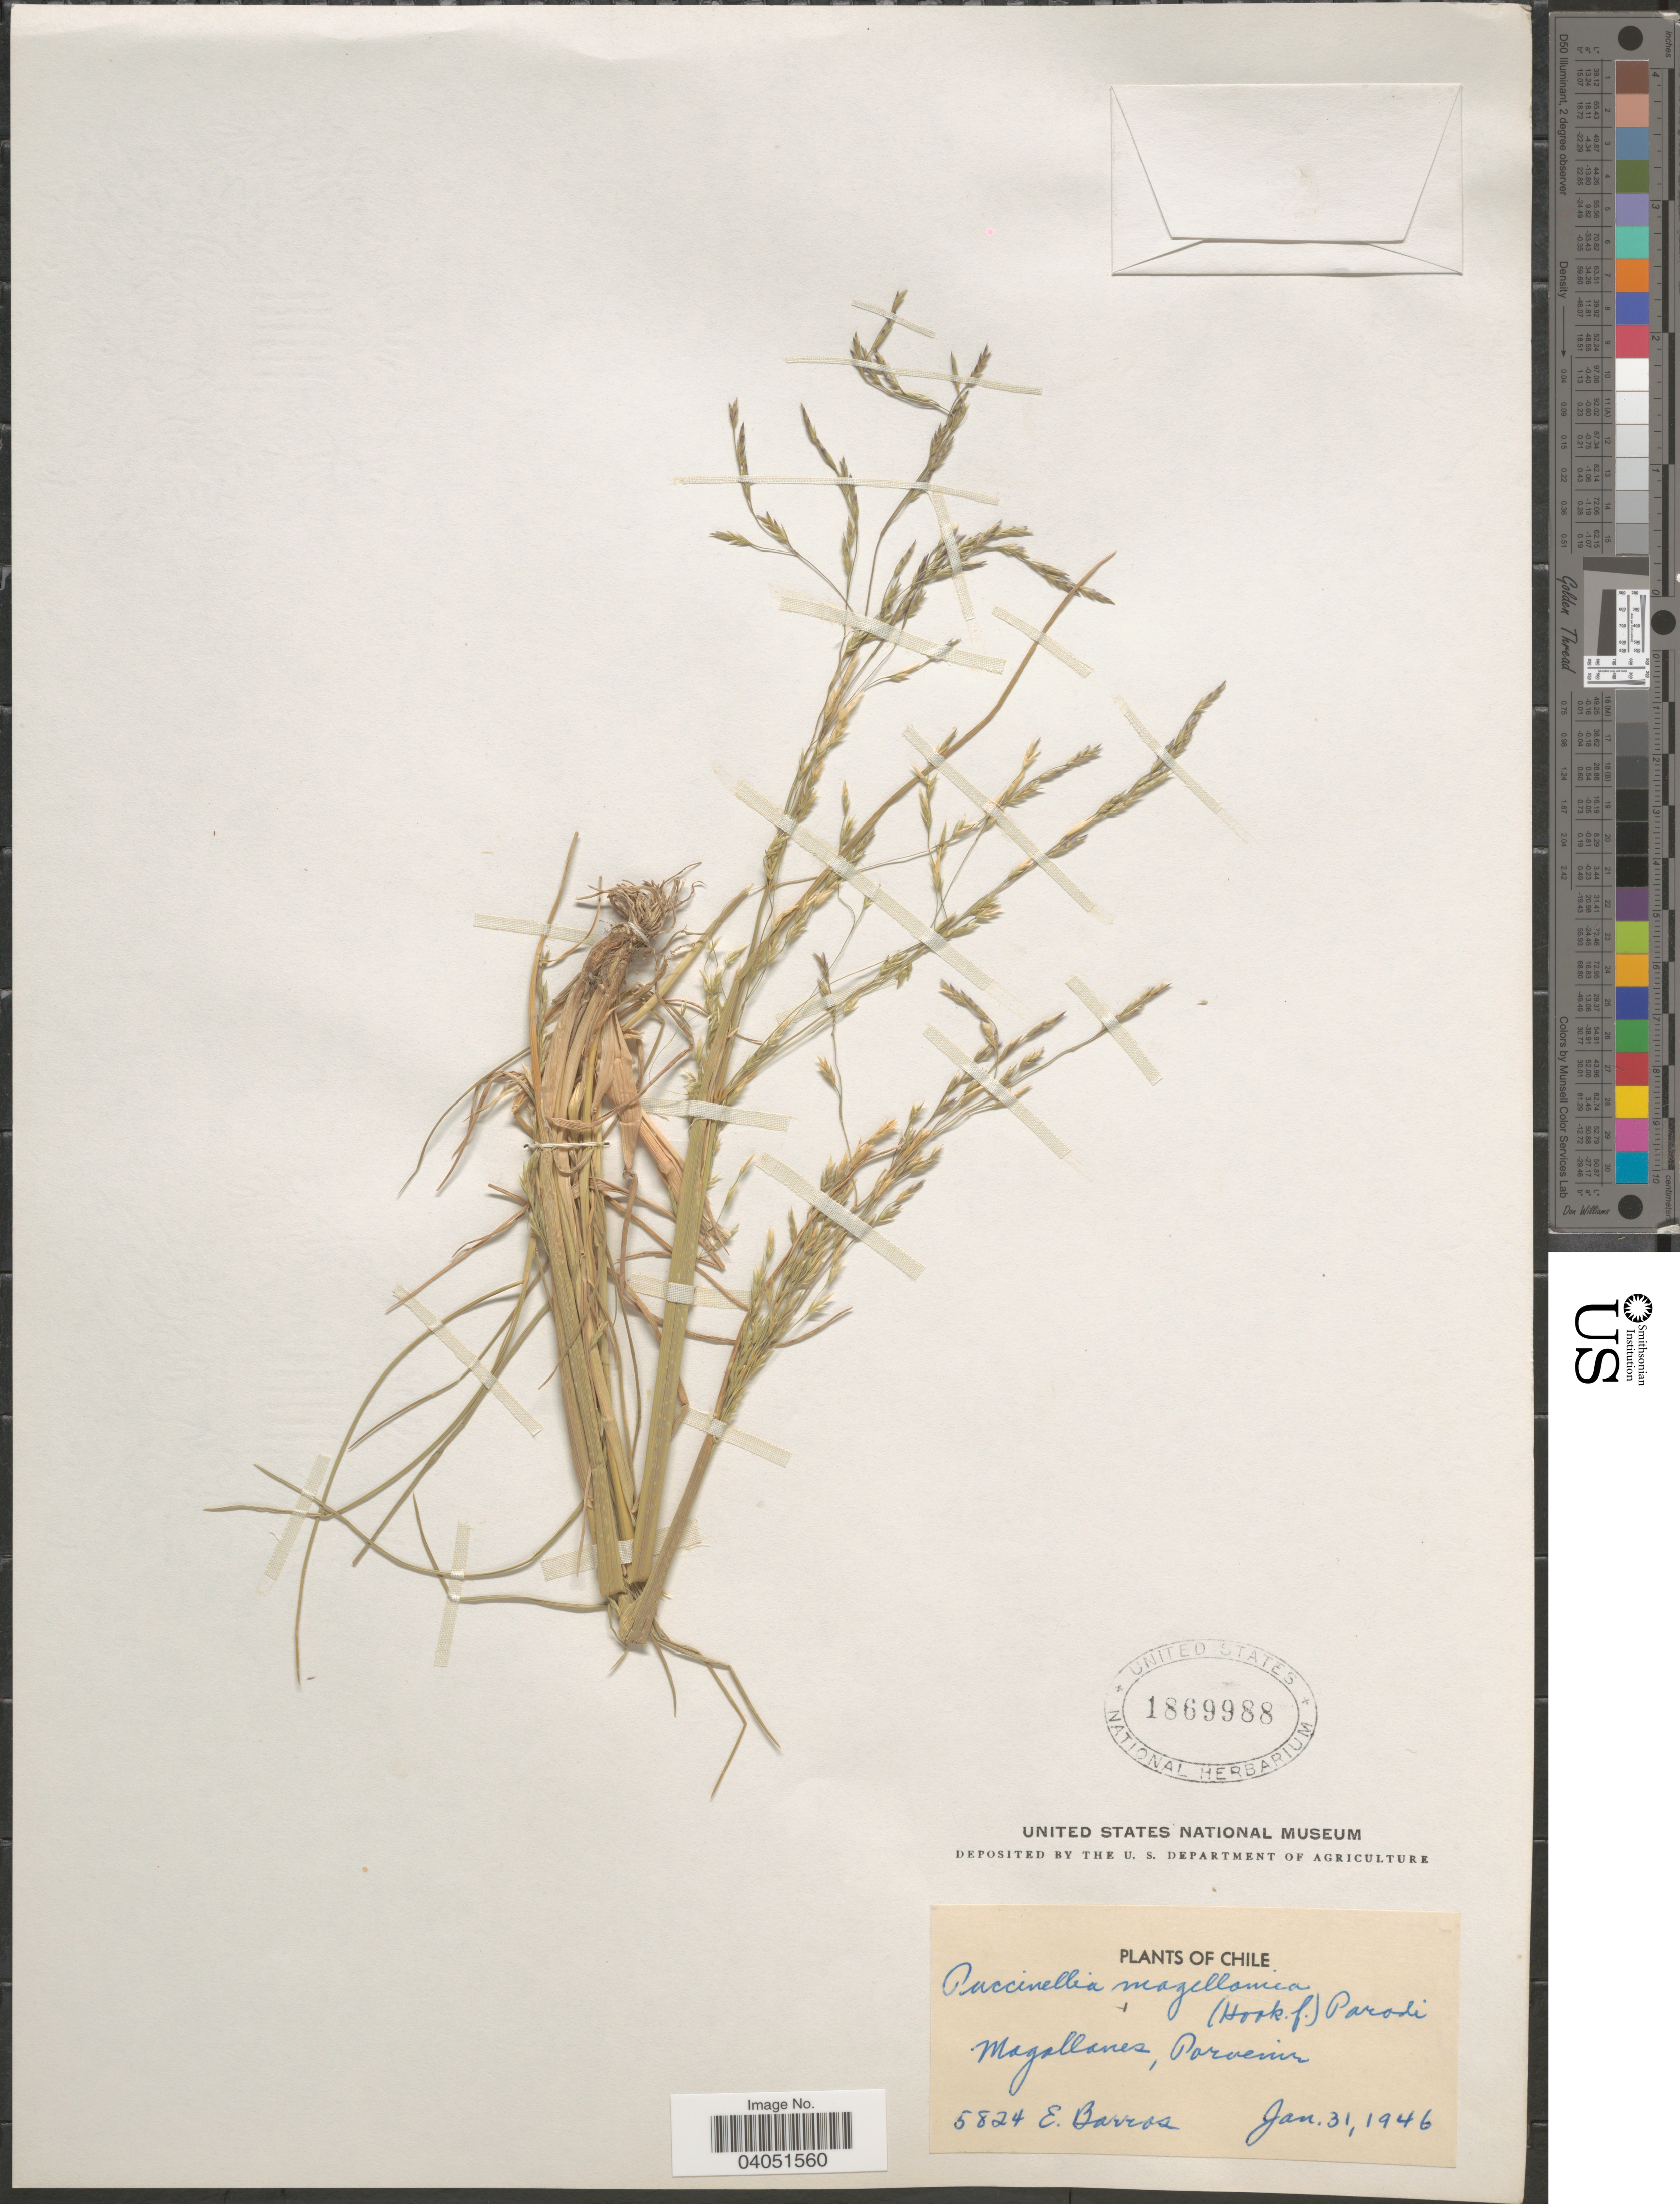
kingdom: Plantae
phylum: Tracheophyta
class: Liliopsida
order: Poales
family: Poaceae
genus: Puccinellia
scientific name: Puccinellia magellanica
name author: (Hook. f.) Parodi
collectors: E. Barros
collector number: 5824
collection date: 1946-01-31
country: Chile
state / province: Magallanes y de la Antártica Chilena (XII)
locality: Magallanes, Porvenir.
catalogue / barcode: US 1869988